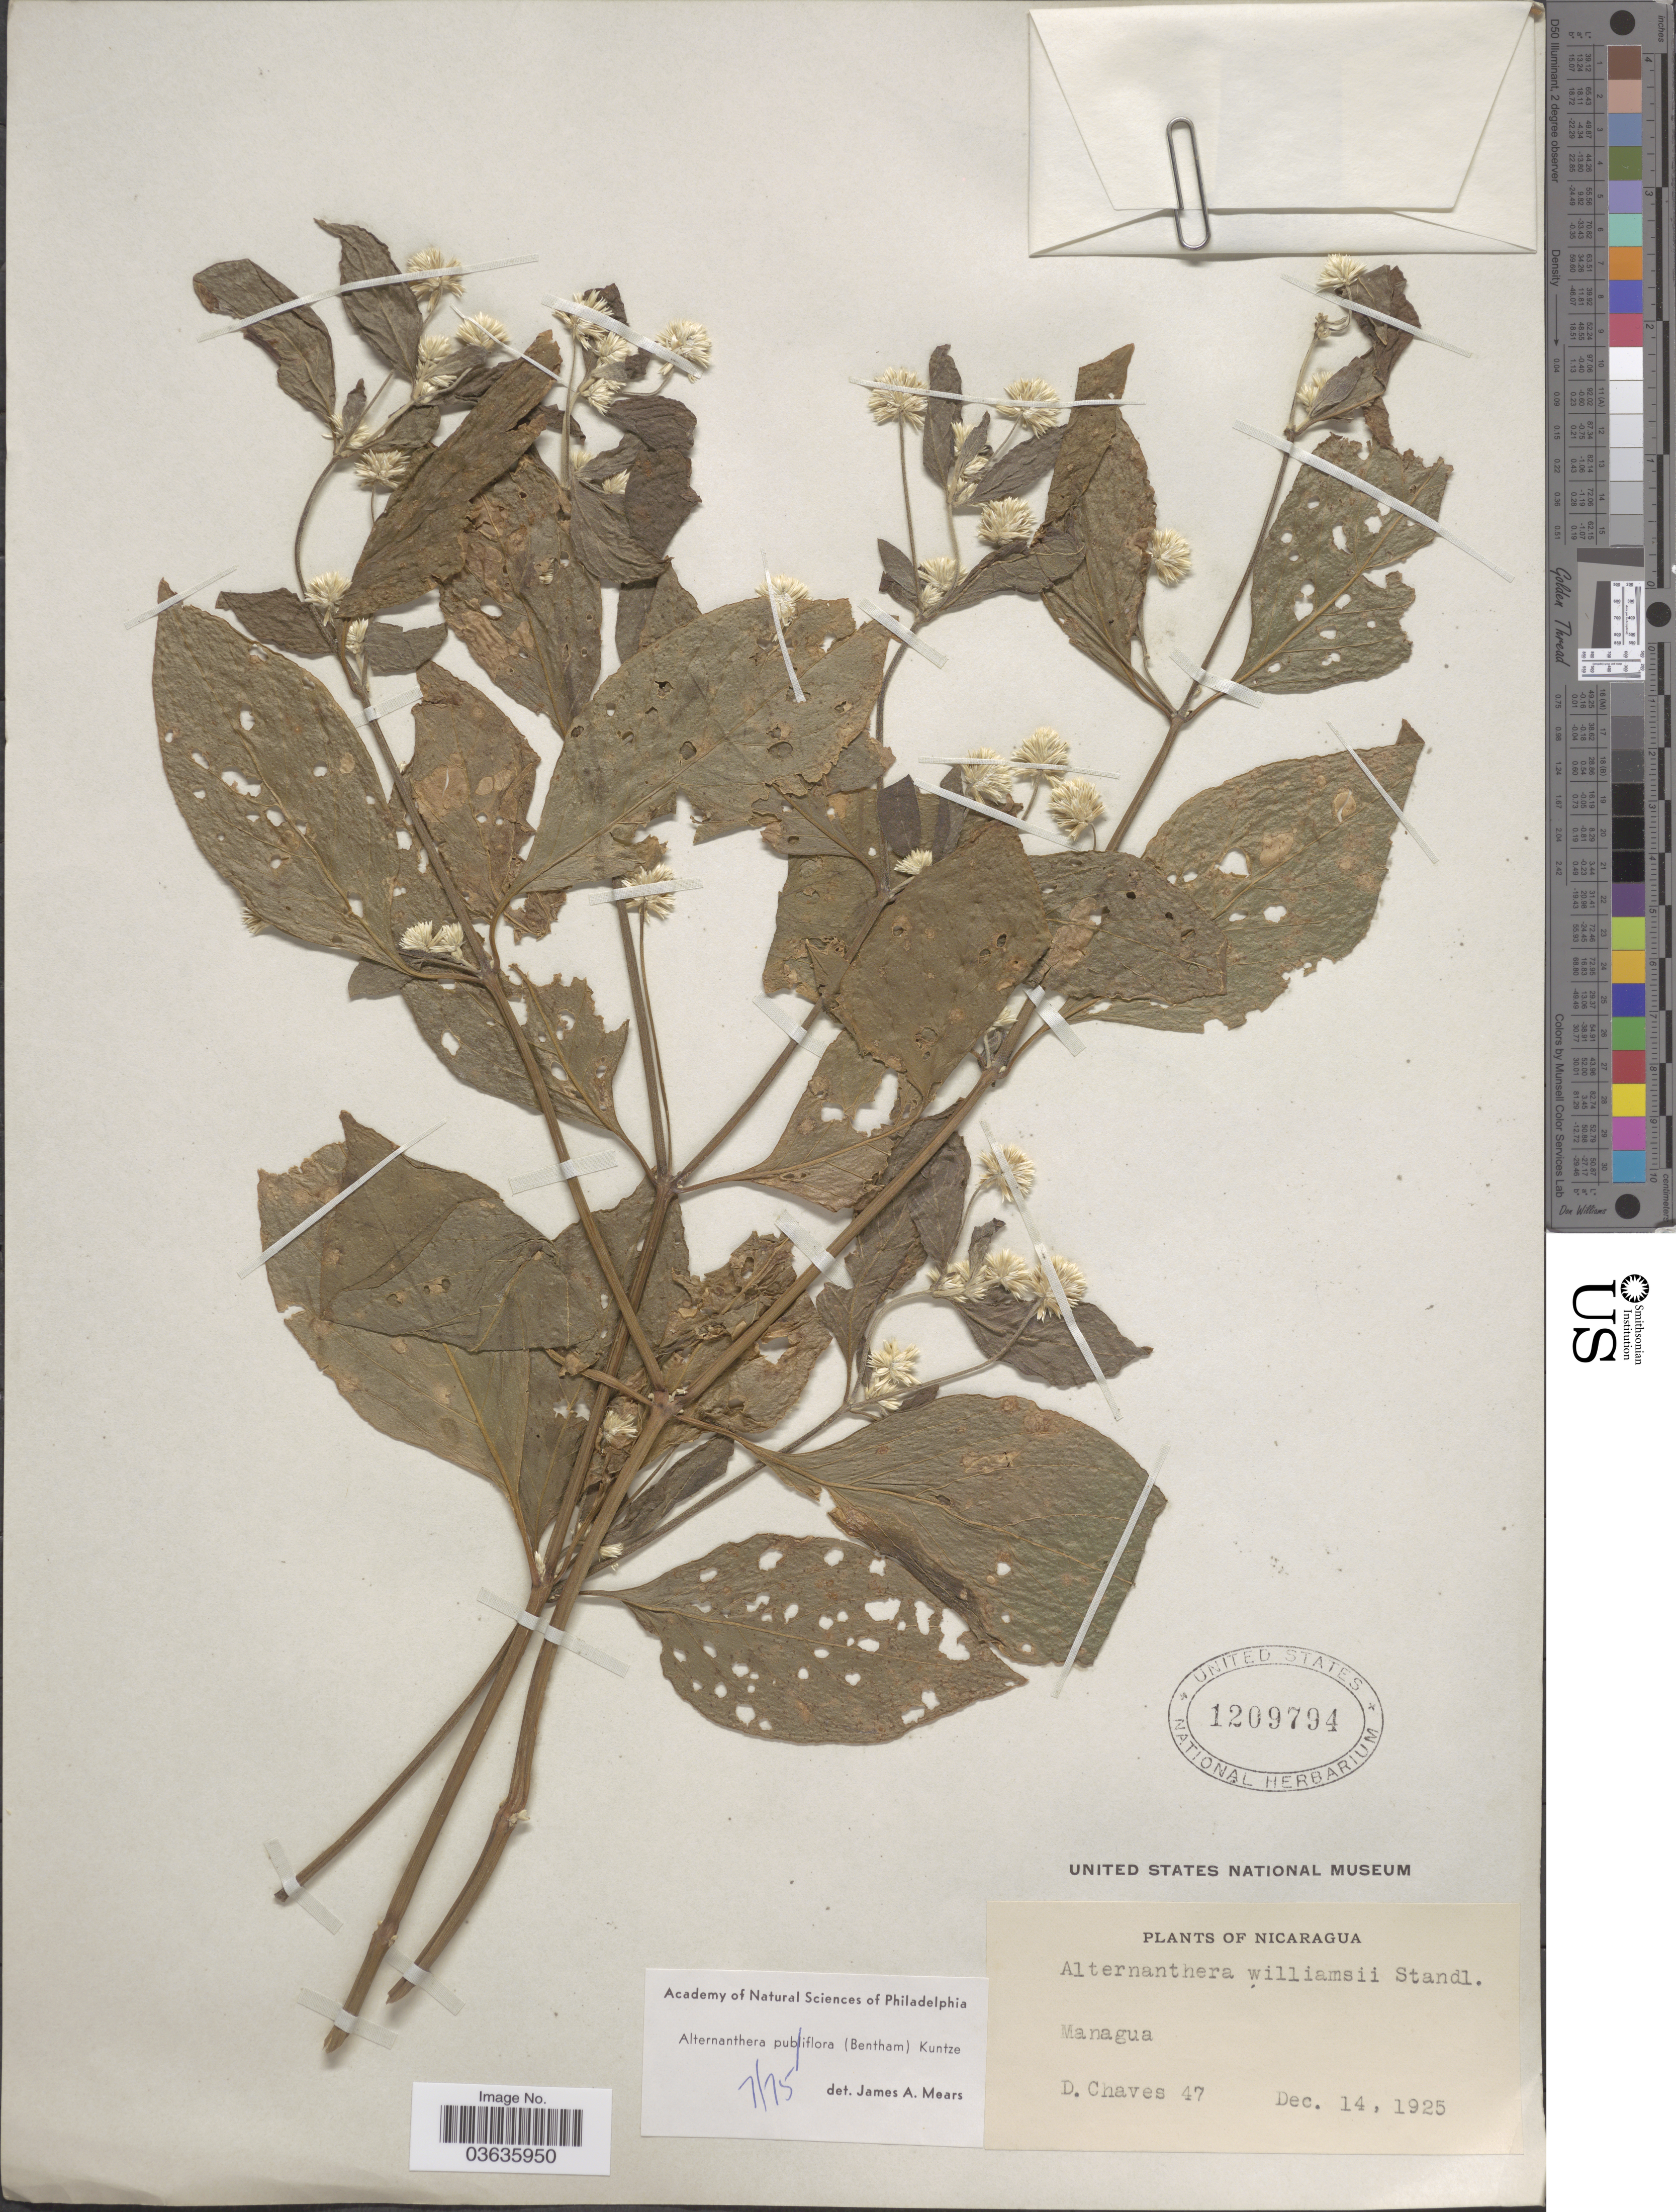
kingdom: Plantae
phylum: Tracheophyta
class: Magnoliopsida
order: Caryophyllales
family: Amaranthaceae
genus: Alternanthera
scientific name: Alternanthera pubiflora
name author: (Benth.) Kuntze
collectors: D. Chaves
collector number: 47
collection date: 1925-12-14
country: Nicaragua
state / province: Managua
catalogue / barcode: US 1209794